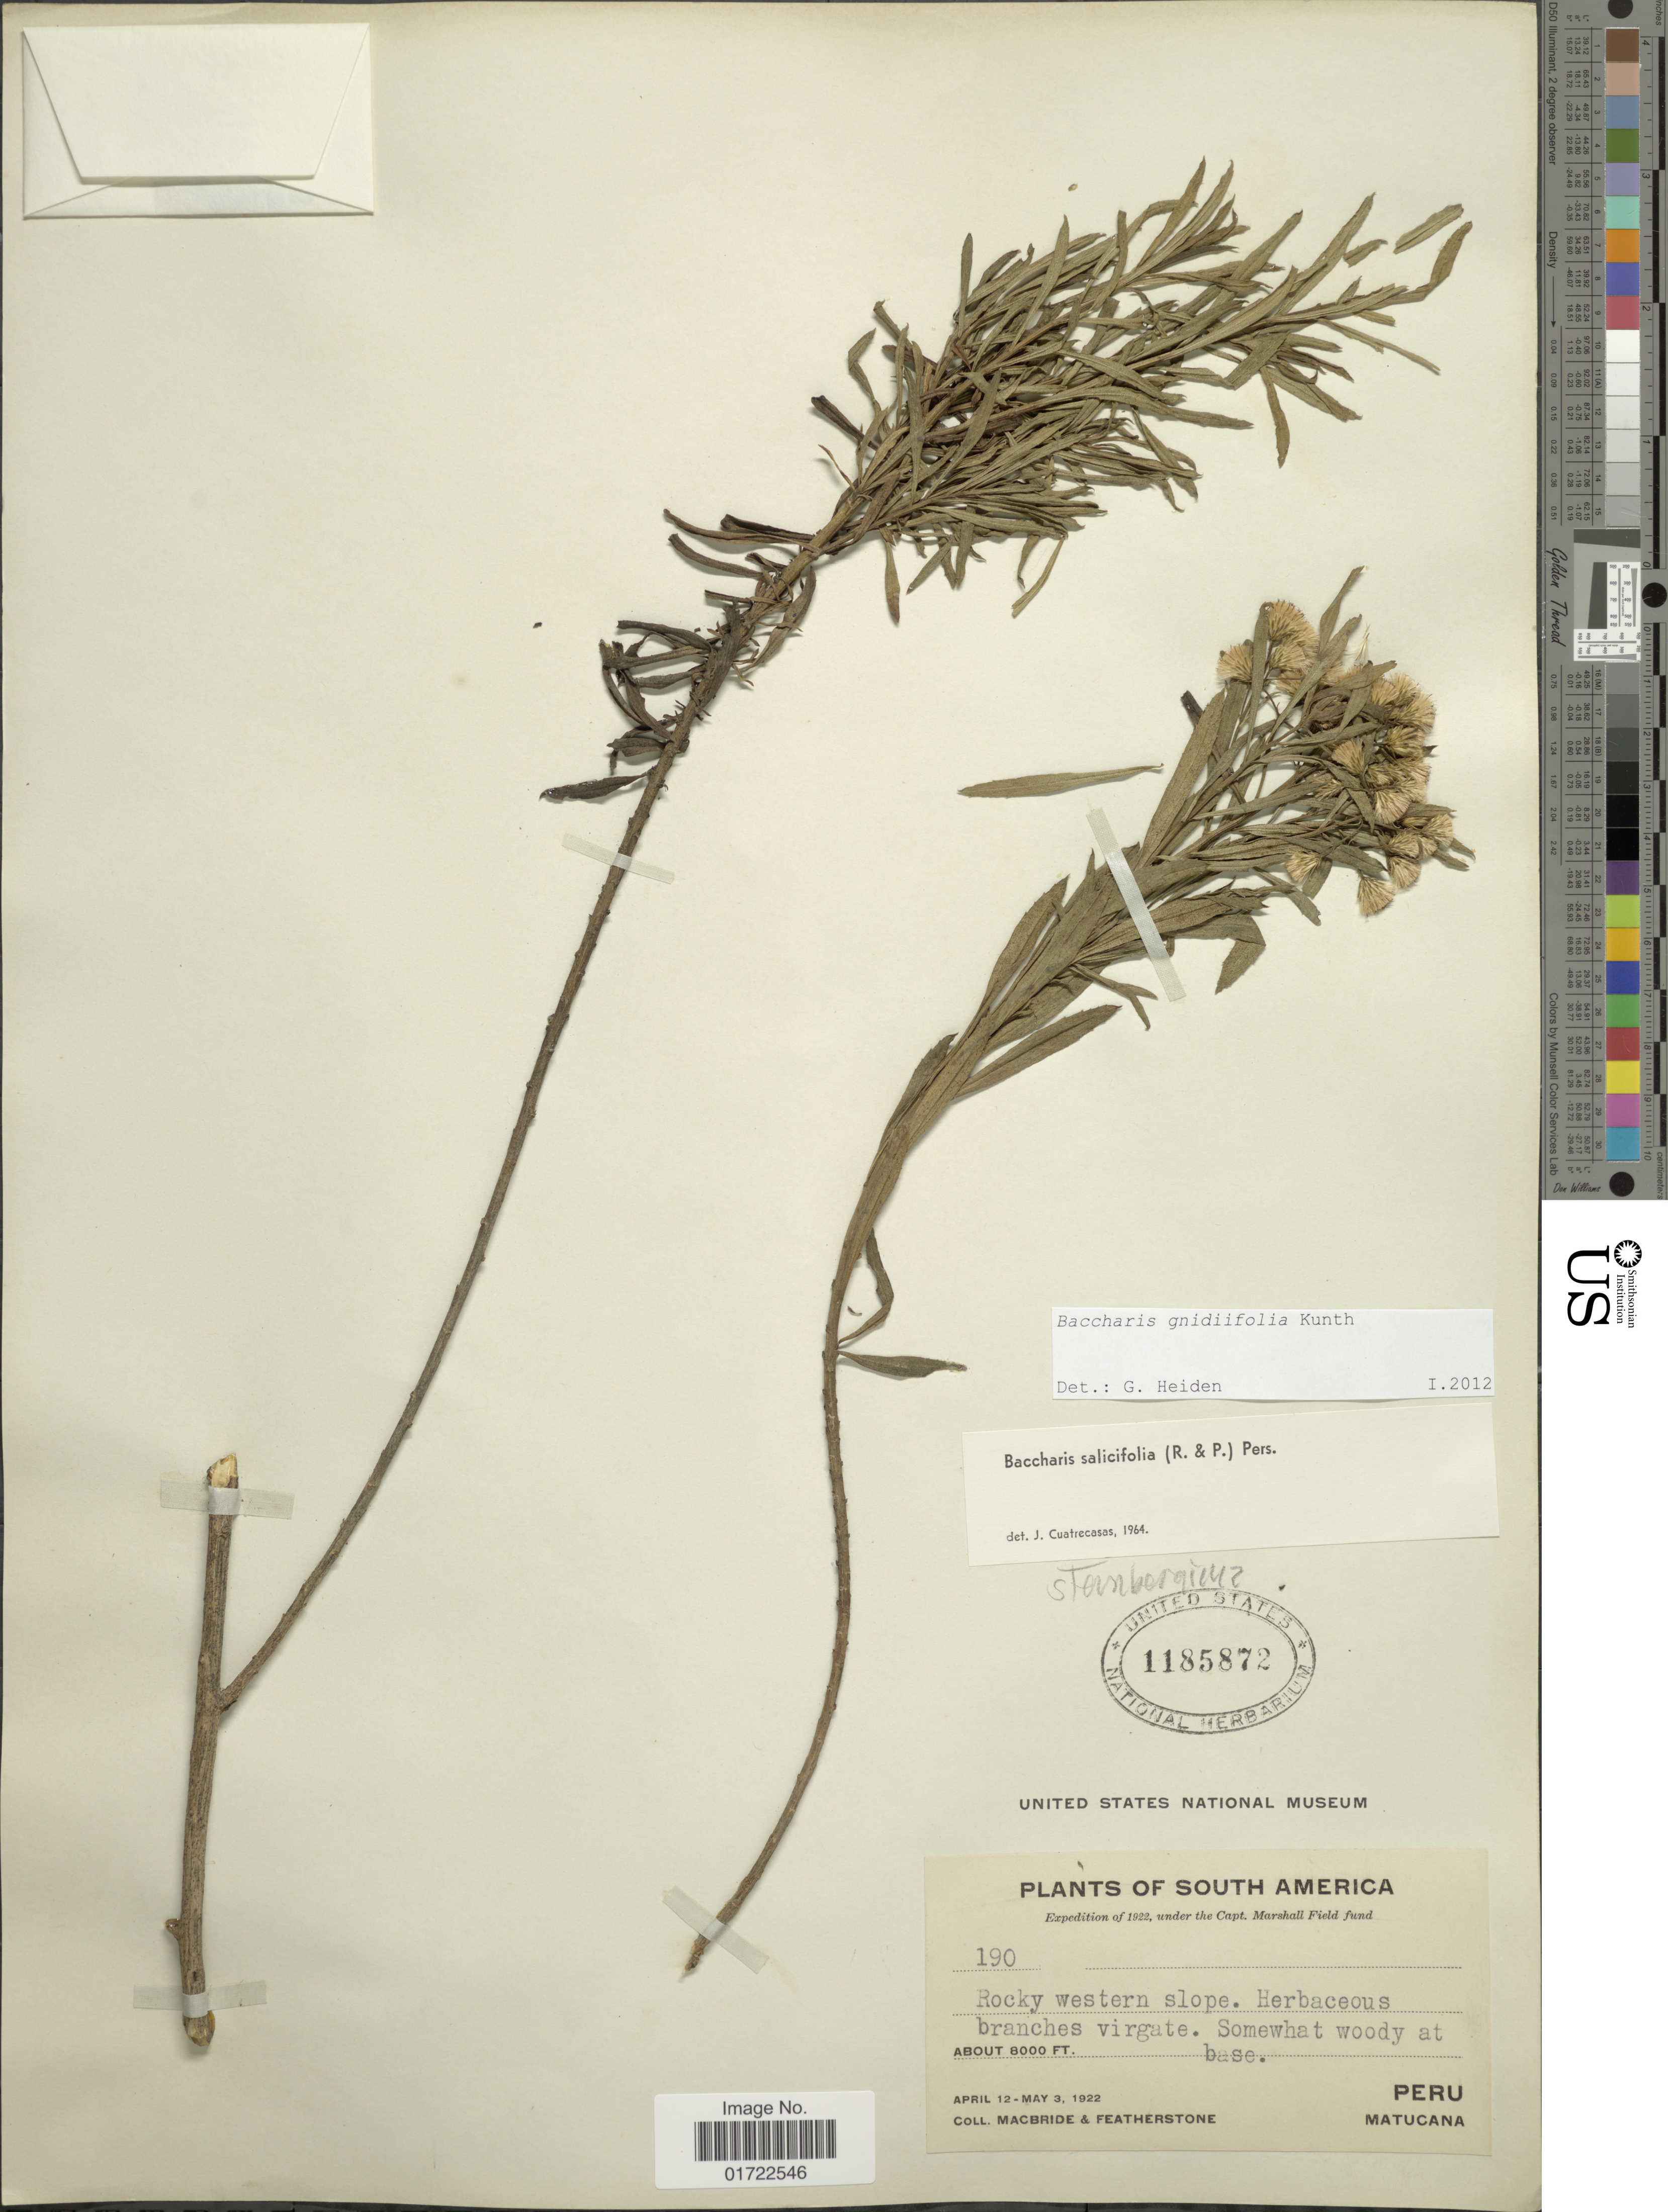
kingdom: Plantae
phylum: Tracheophyta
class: Magnoliopsida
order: Asterales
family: Asteraceae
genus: Baccharis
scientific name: Baccharis gnidiifolia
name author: Kunth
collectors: Macbride, -- & -. Featherstone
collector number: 190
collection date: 1922-04-12/1922-05-03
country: Peru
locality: Matucana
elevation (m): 2438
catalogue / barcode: US 1185872